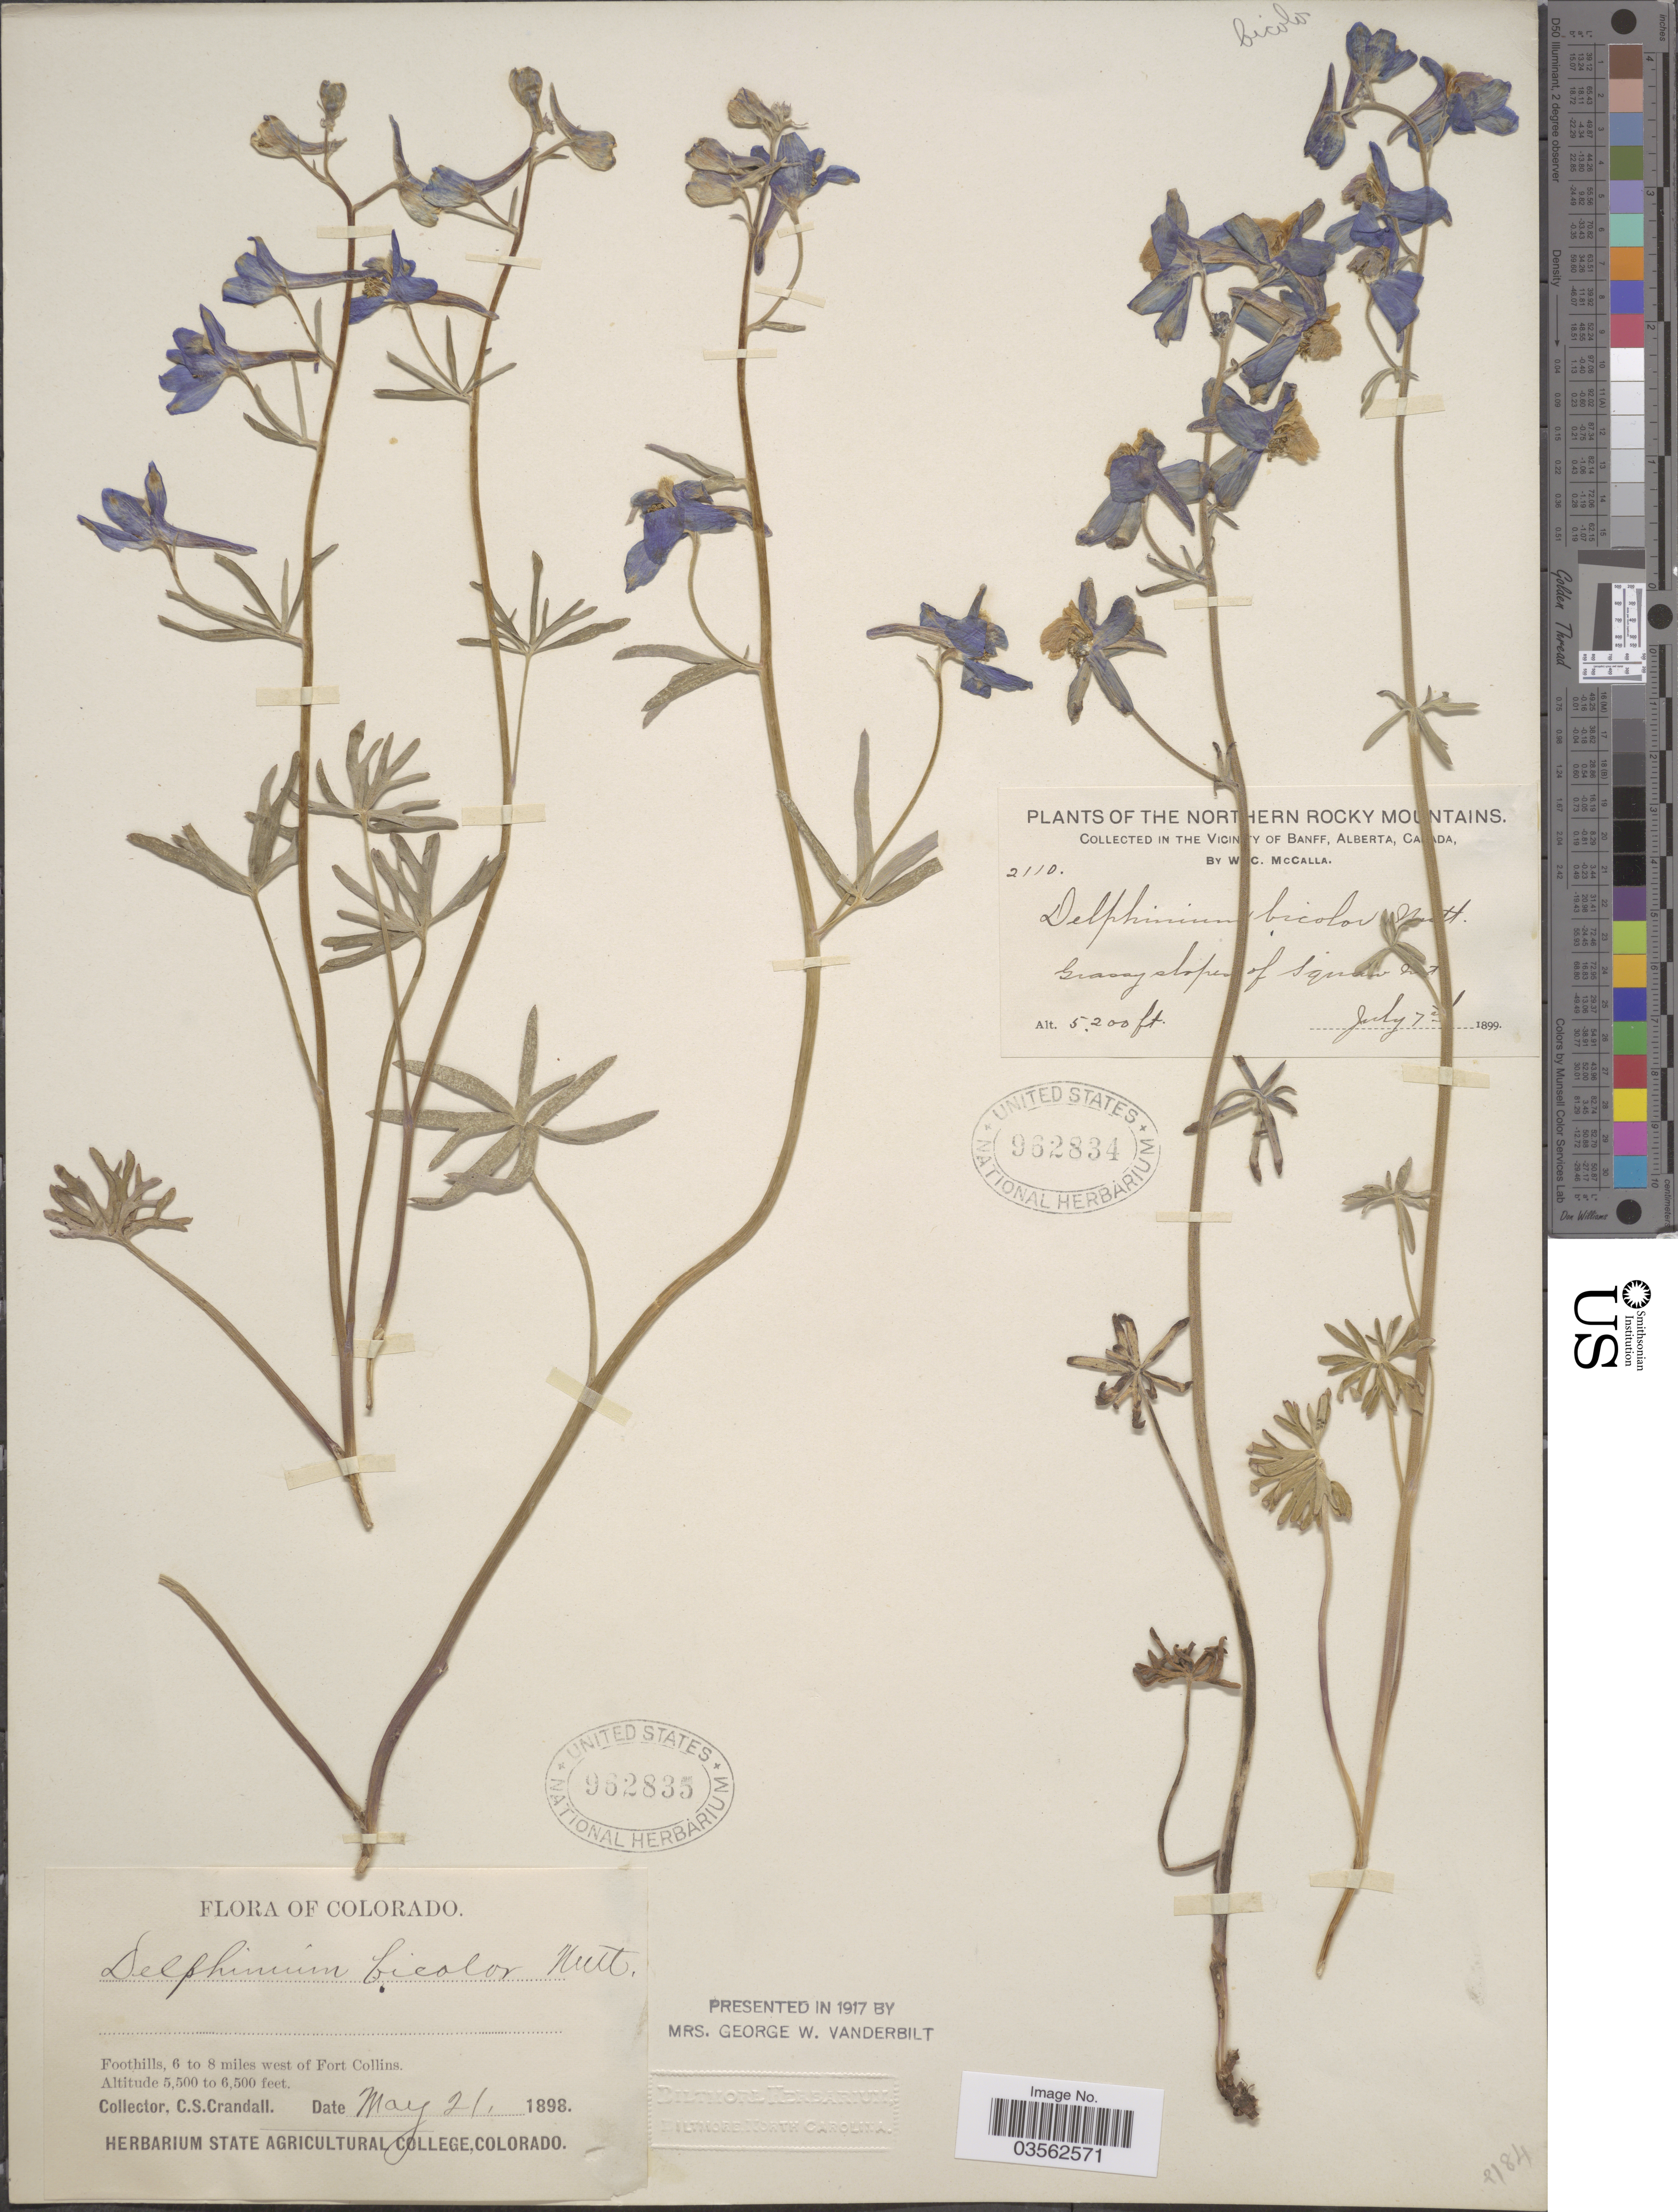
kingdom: Plantae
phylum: Tracheophyta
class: Magnoliopsida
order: Ranunculales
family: Ranunculaceae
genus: Delphinium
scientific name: Delphinium bicolor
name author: Nutt.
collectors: C. Crandall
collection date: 1898-05-21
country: United States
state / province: Colorado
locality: Foothills, 6 to 8 miles west of Fort Collins.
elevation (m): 1676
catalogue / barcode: US 962835-2